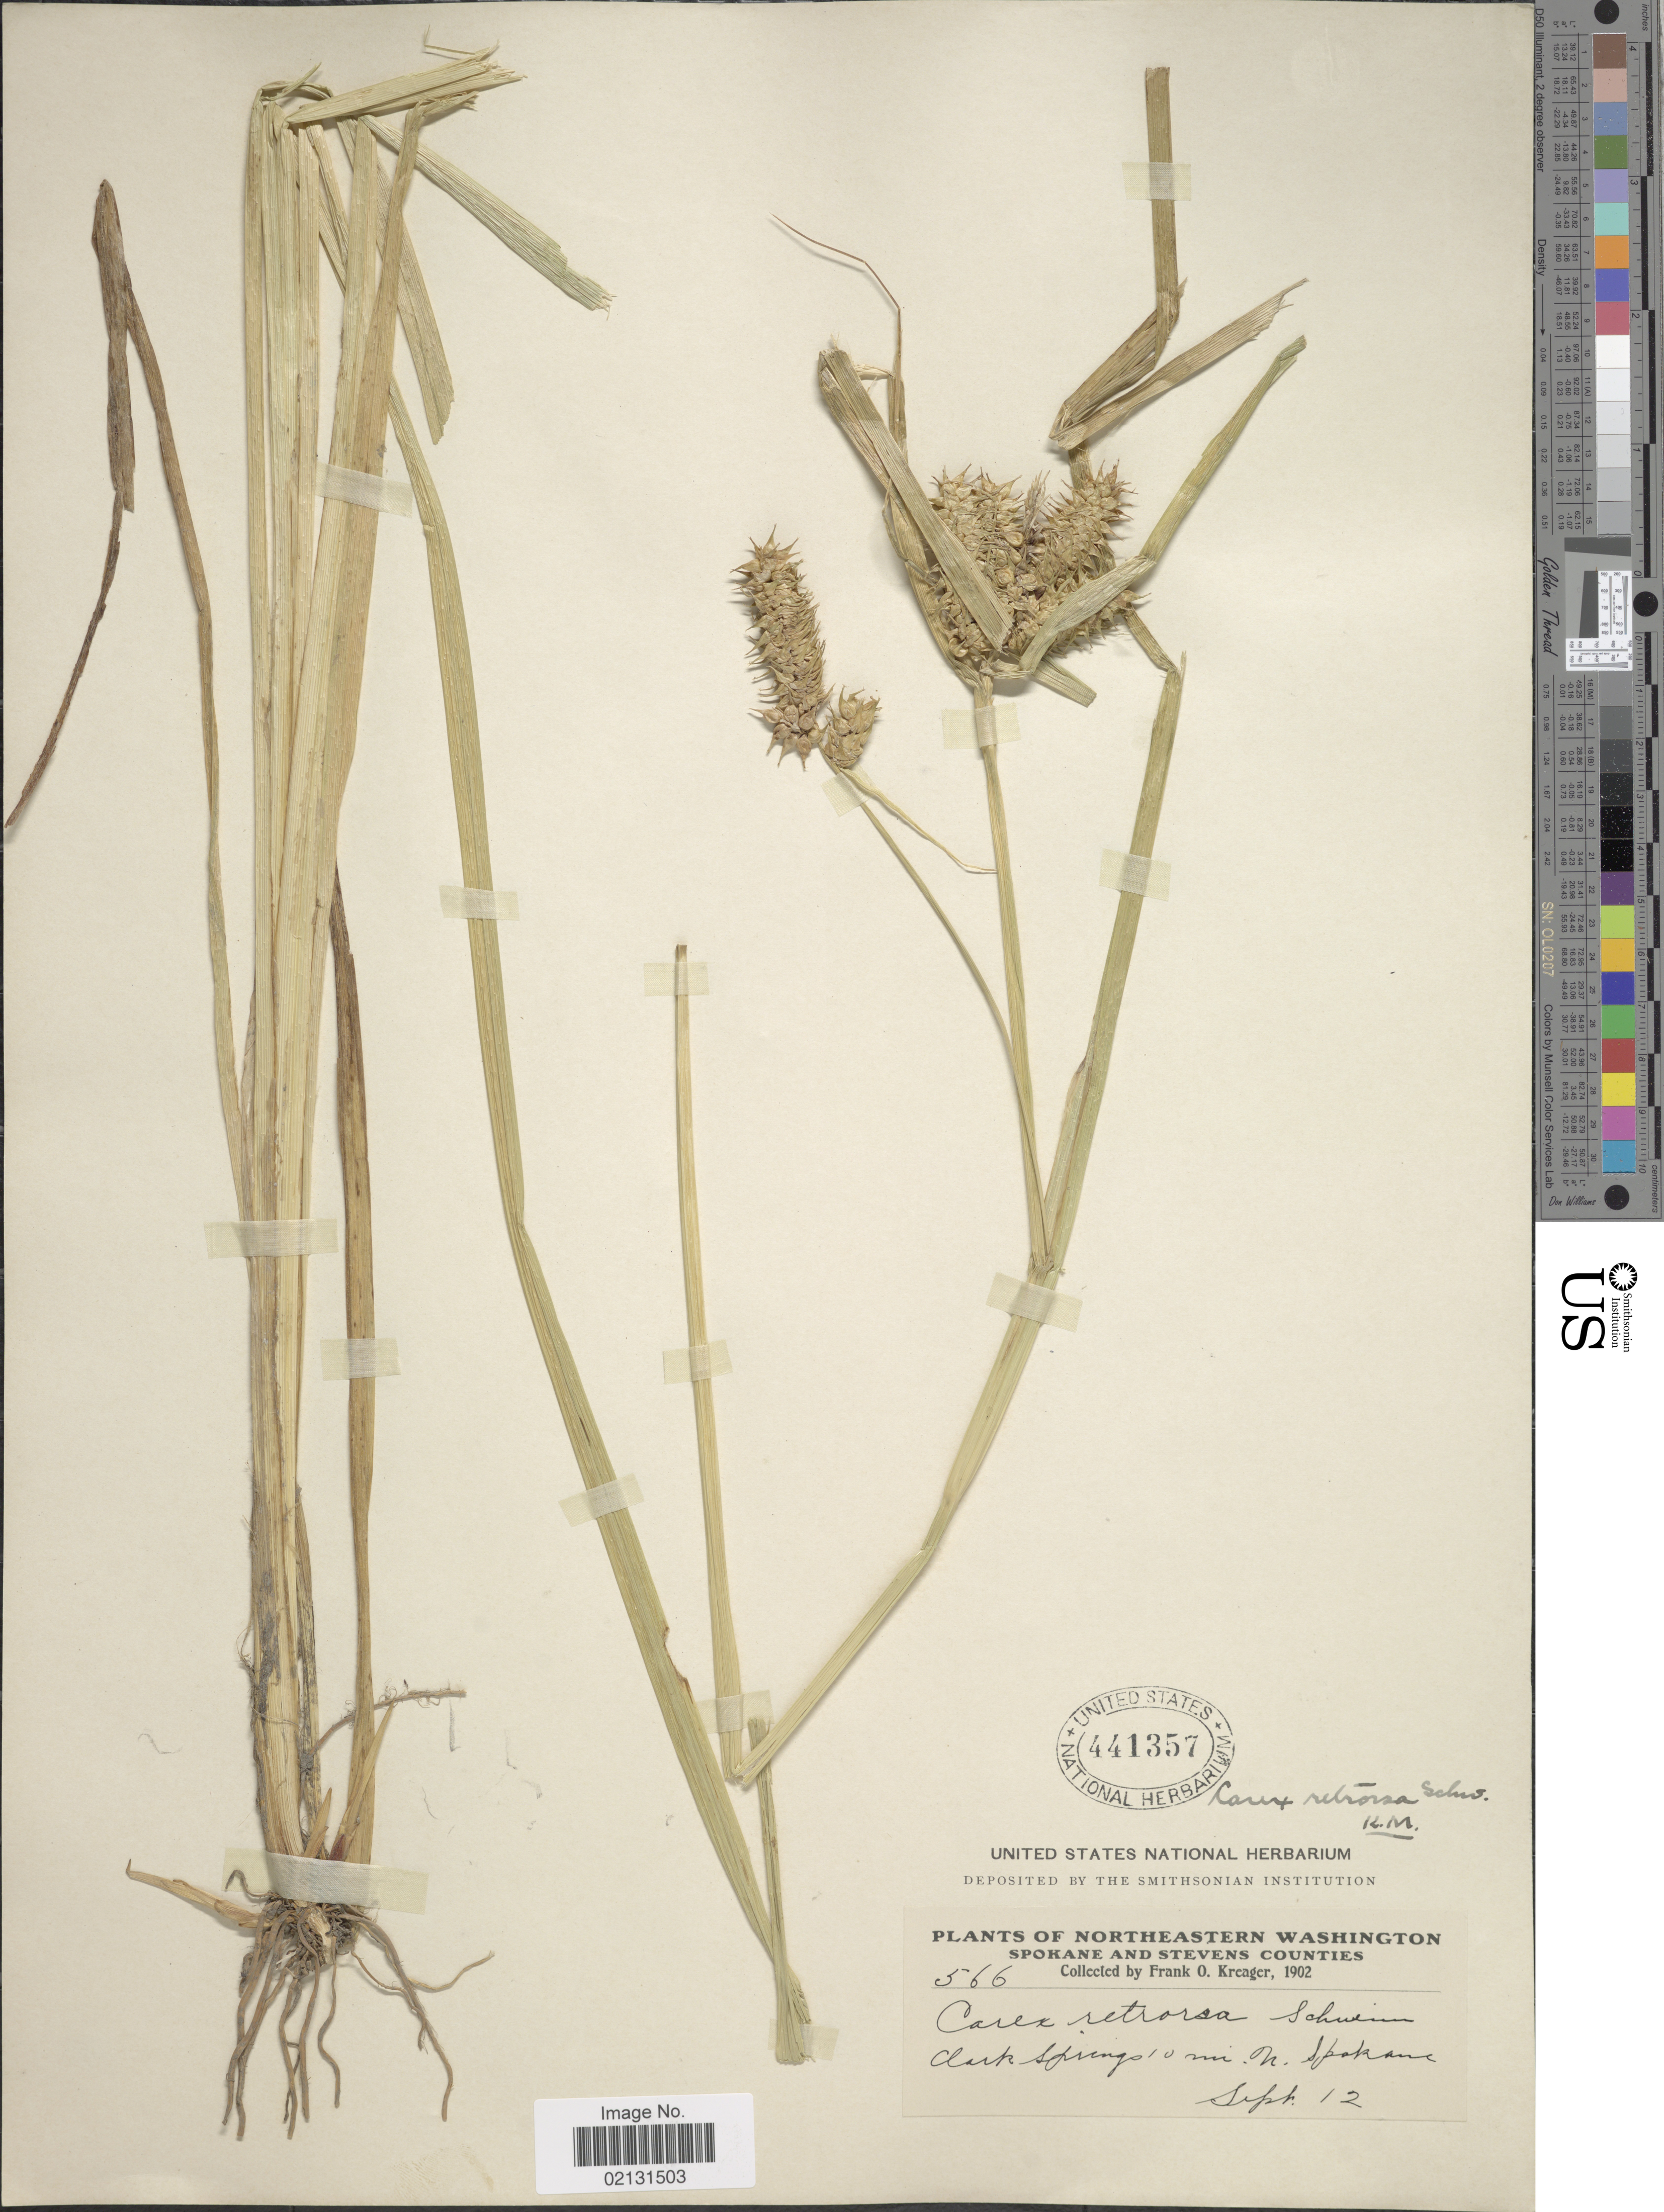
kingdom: Plantae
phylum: Tracheophyta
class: Liliopsida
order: Poales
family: Cyperaceae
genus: Carex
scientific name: Carex retrorsa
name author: Schwein.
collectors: F. Kreager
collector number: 566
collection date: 1902-09-12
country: United States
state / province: Washington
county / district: Spokane / Stevens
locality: Northeastern Washington, Spokane and Stevens Counties, Clark Springs 10 mi. N.Spokane.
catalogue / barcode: US 441357